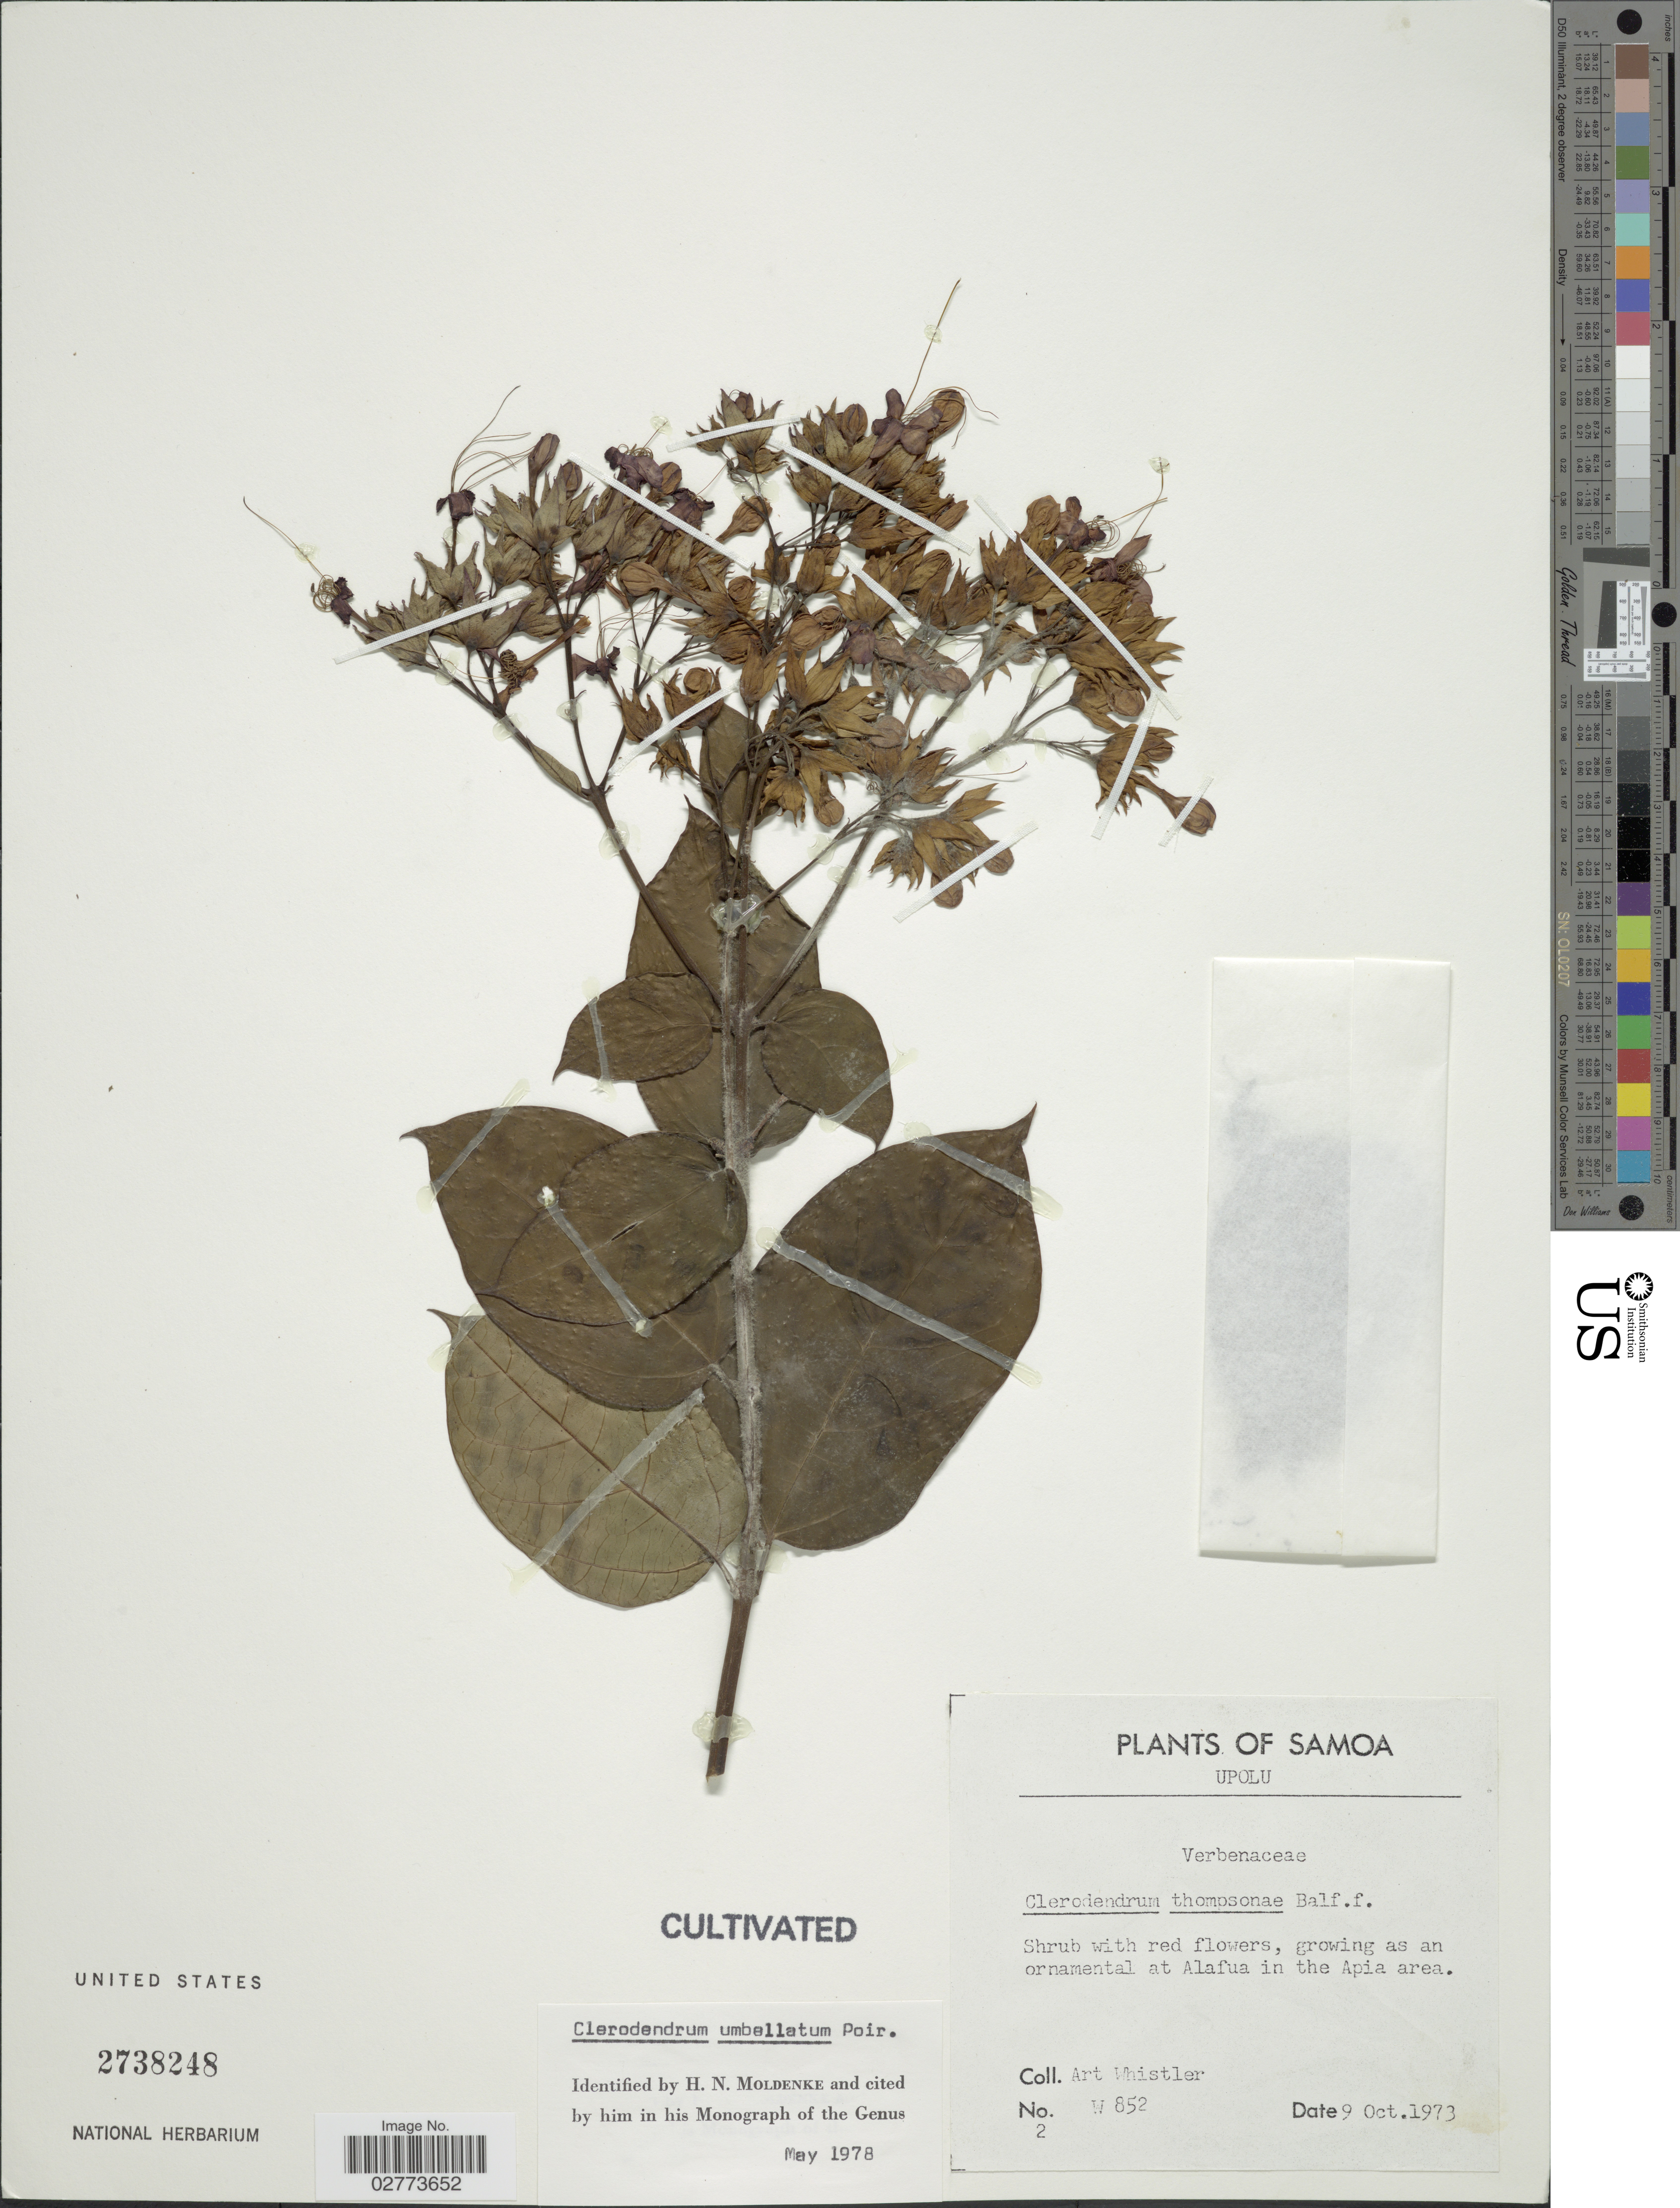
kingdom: Plantae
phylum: Tracheophyta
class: Magnoliopsida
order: Lamiales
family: Lamiaceae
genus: Clerodendrum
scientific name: Clerodendrum umbellatum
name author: Poir.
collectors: A. Whistler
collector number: W 852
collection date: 1973-10-09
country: Samoa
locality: Samoa. Upolu. At Alafua in the Apia area.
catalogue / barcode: US 2738248